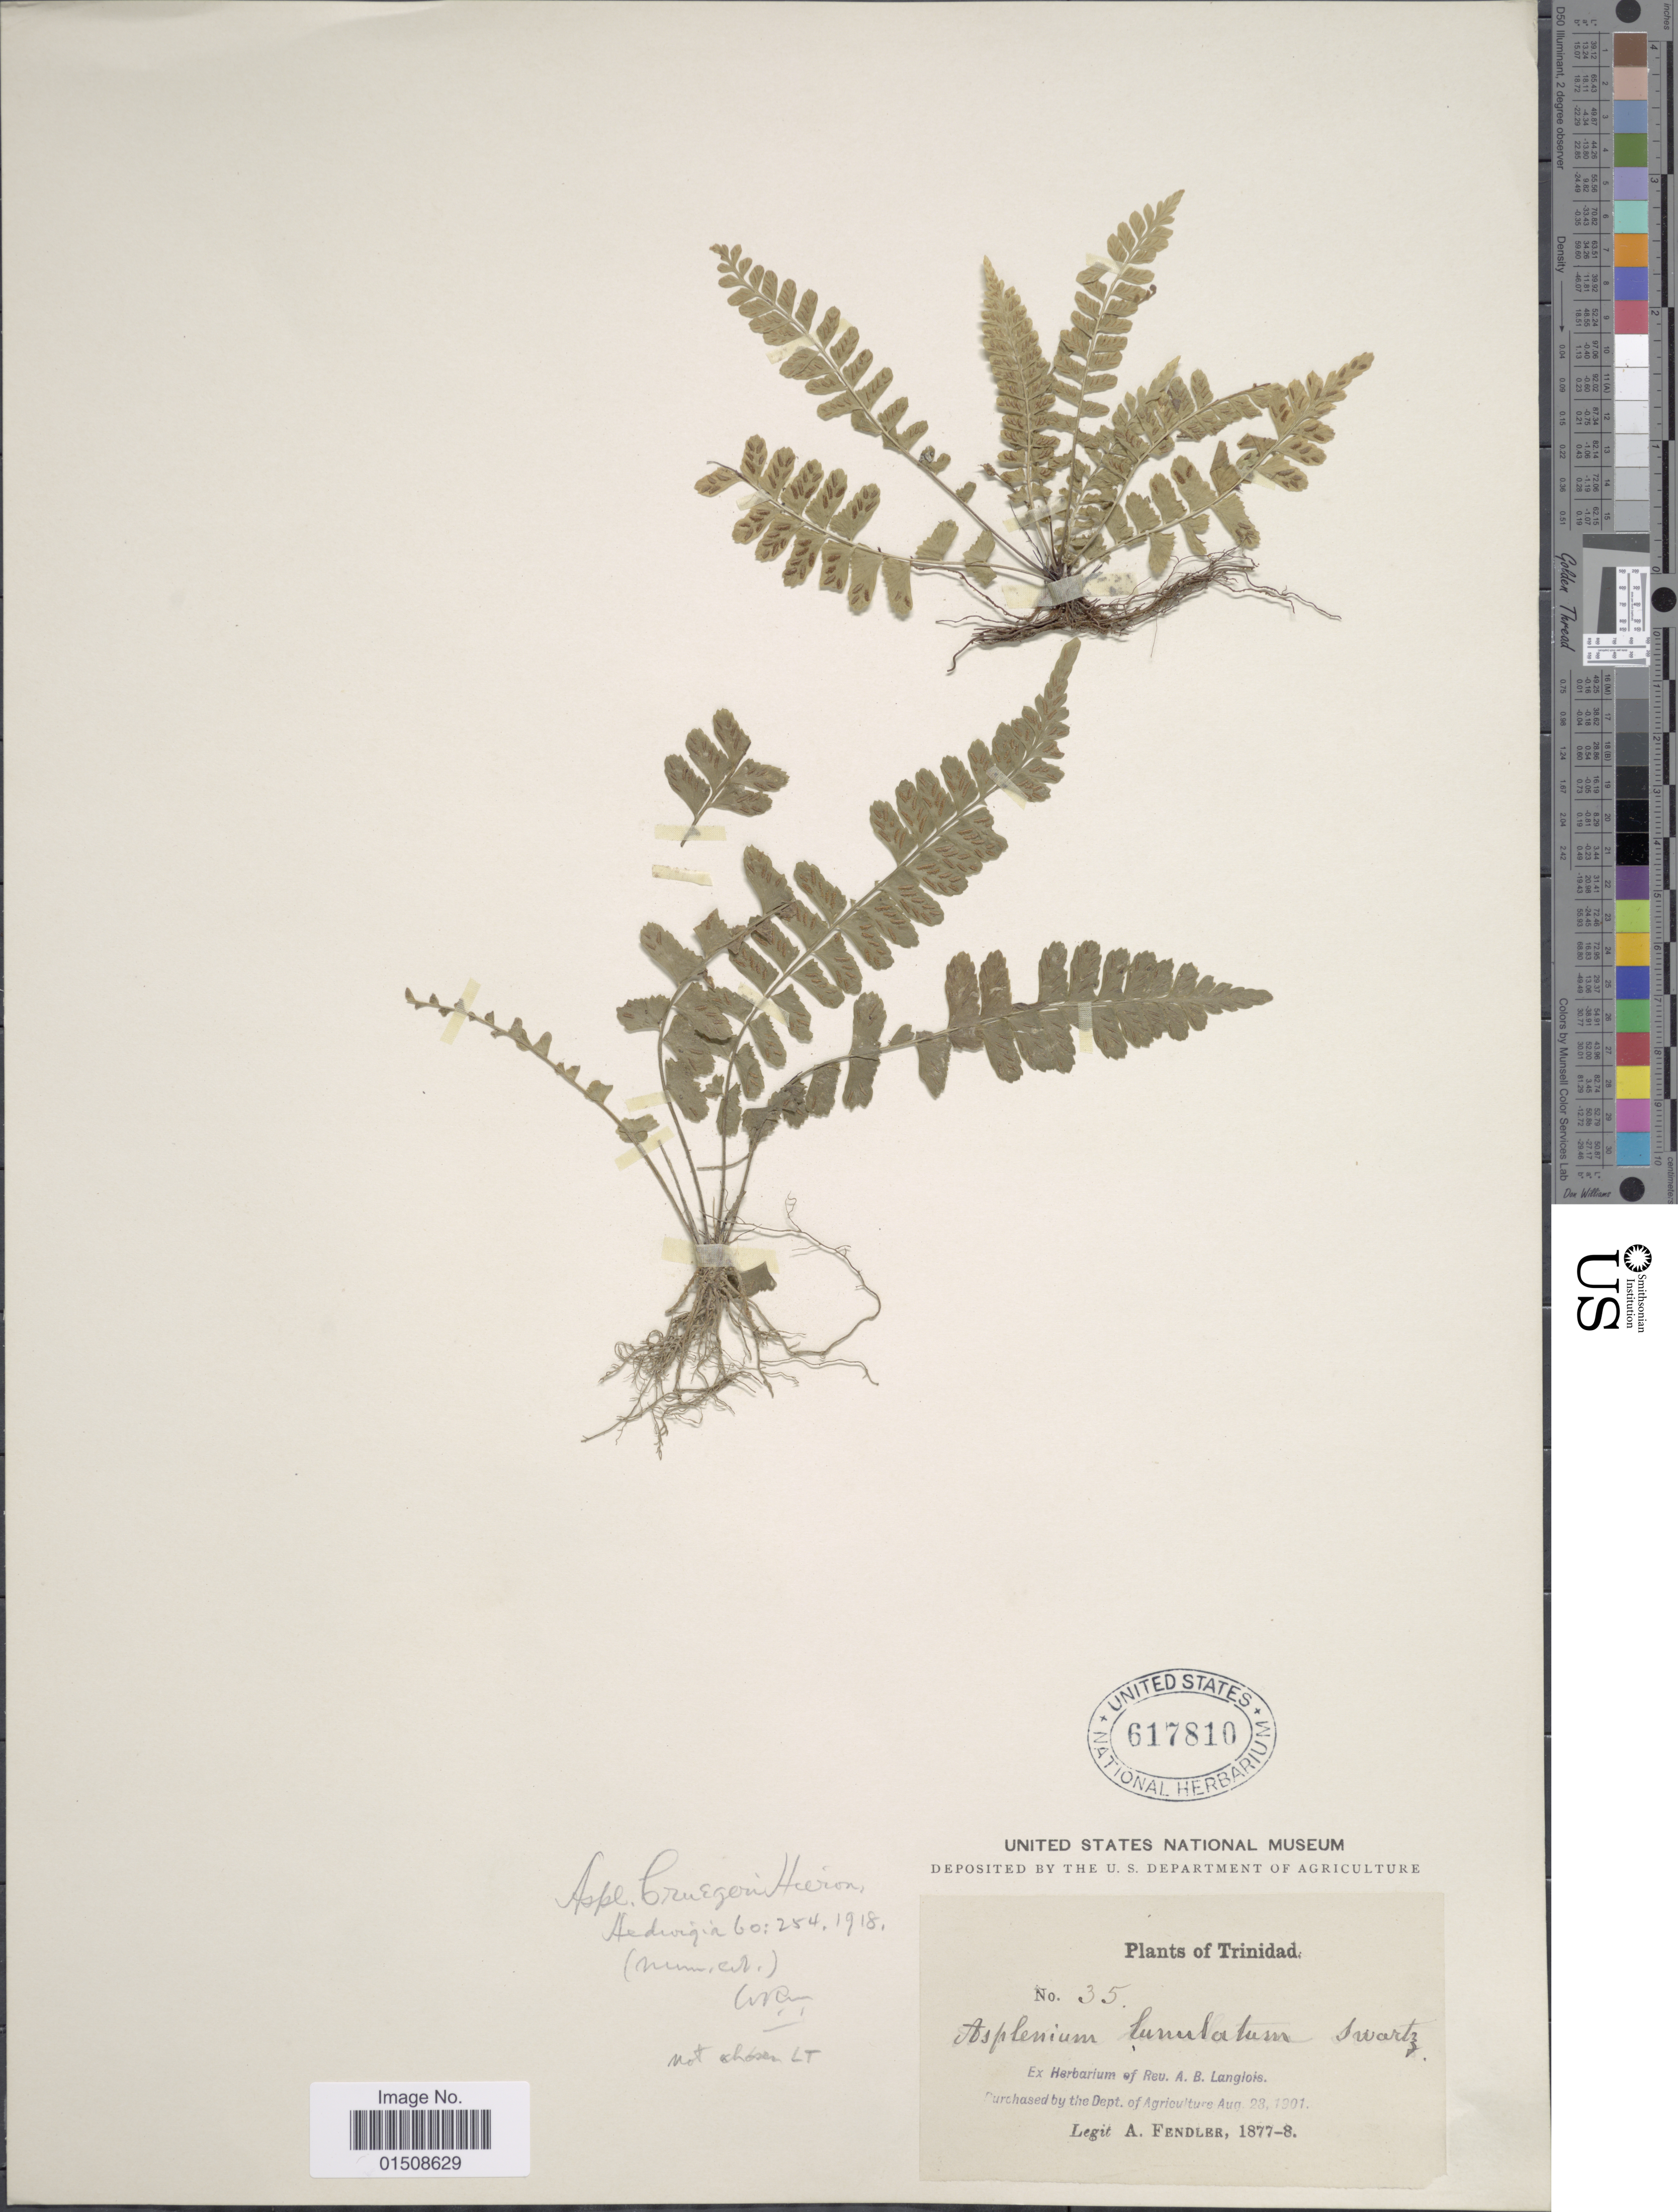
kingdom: Plantae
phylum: Tracheophyta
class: Polypodiopsida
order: Polypodiales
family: Aspleniaceae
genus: Asplenium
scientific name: Asplenium cruegeri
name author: Hieron.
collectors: A. Fendler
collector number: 35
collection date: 1877/1878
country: Trinidad and Tobago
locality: Trinidad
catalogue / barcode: US 617810